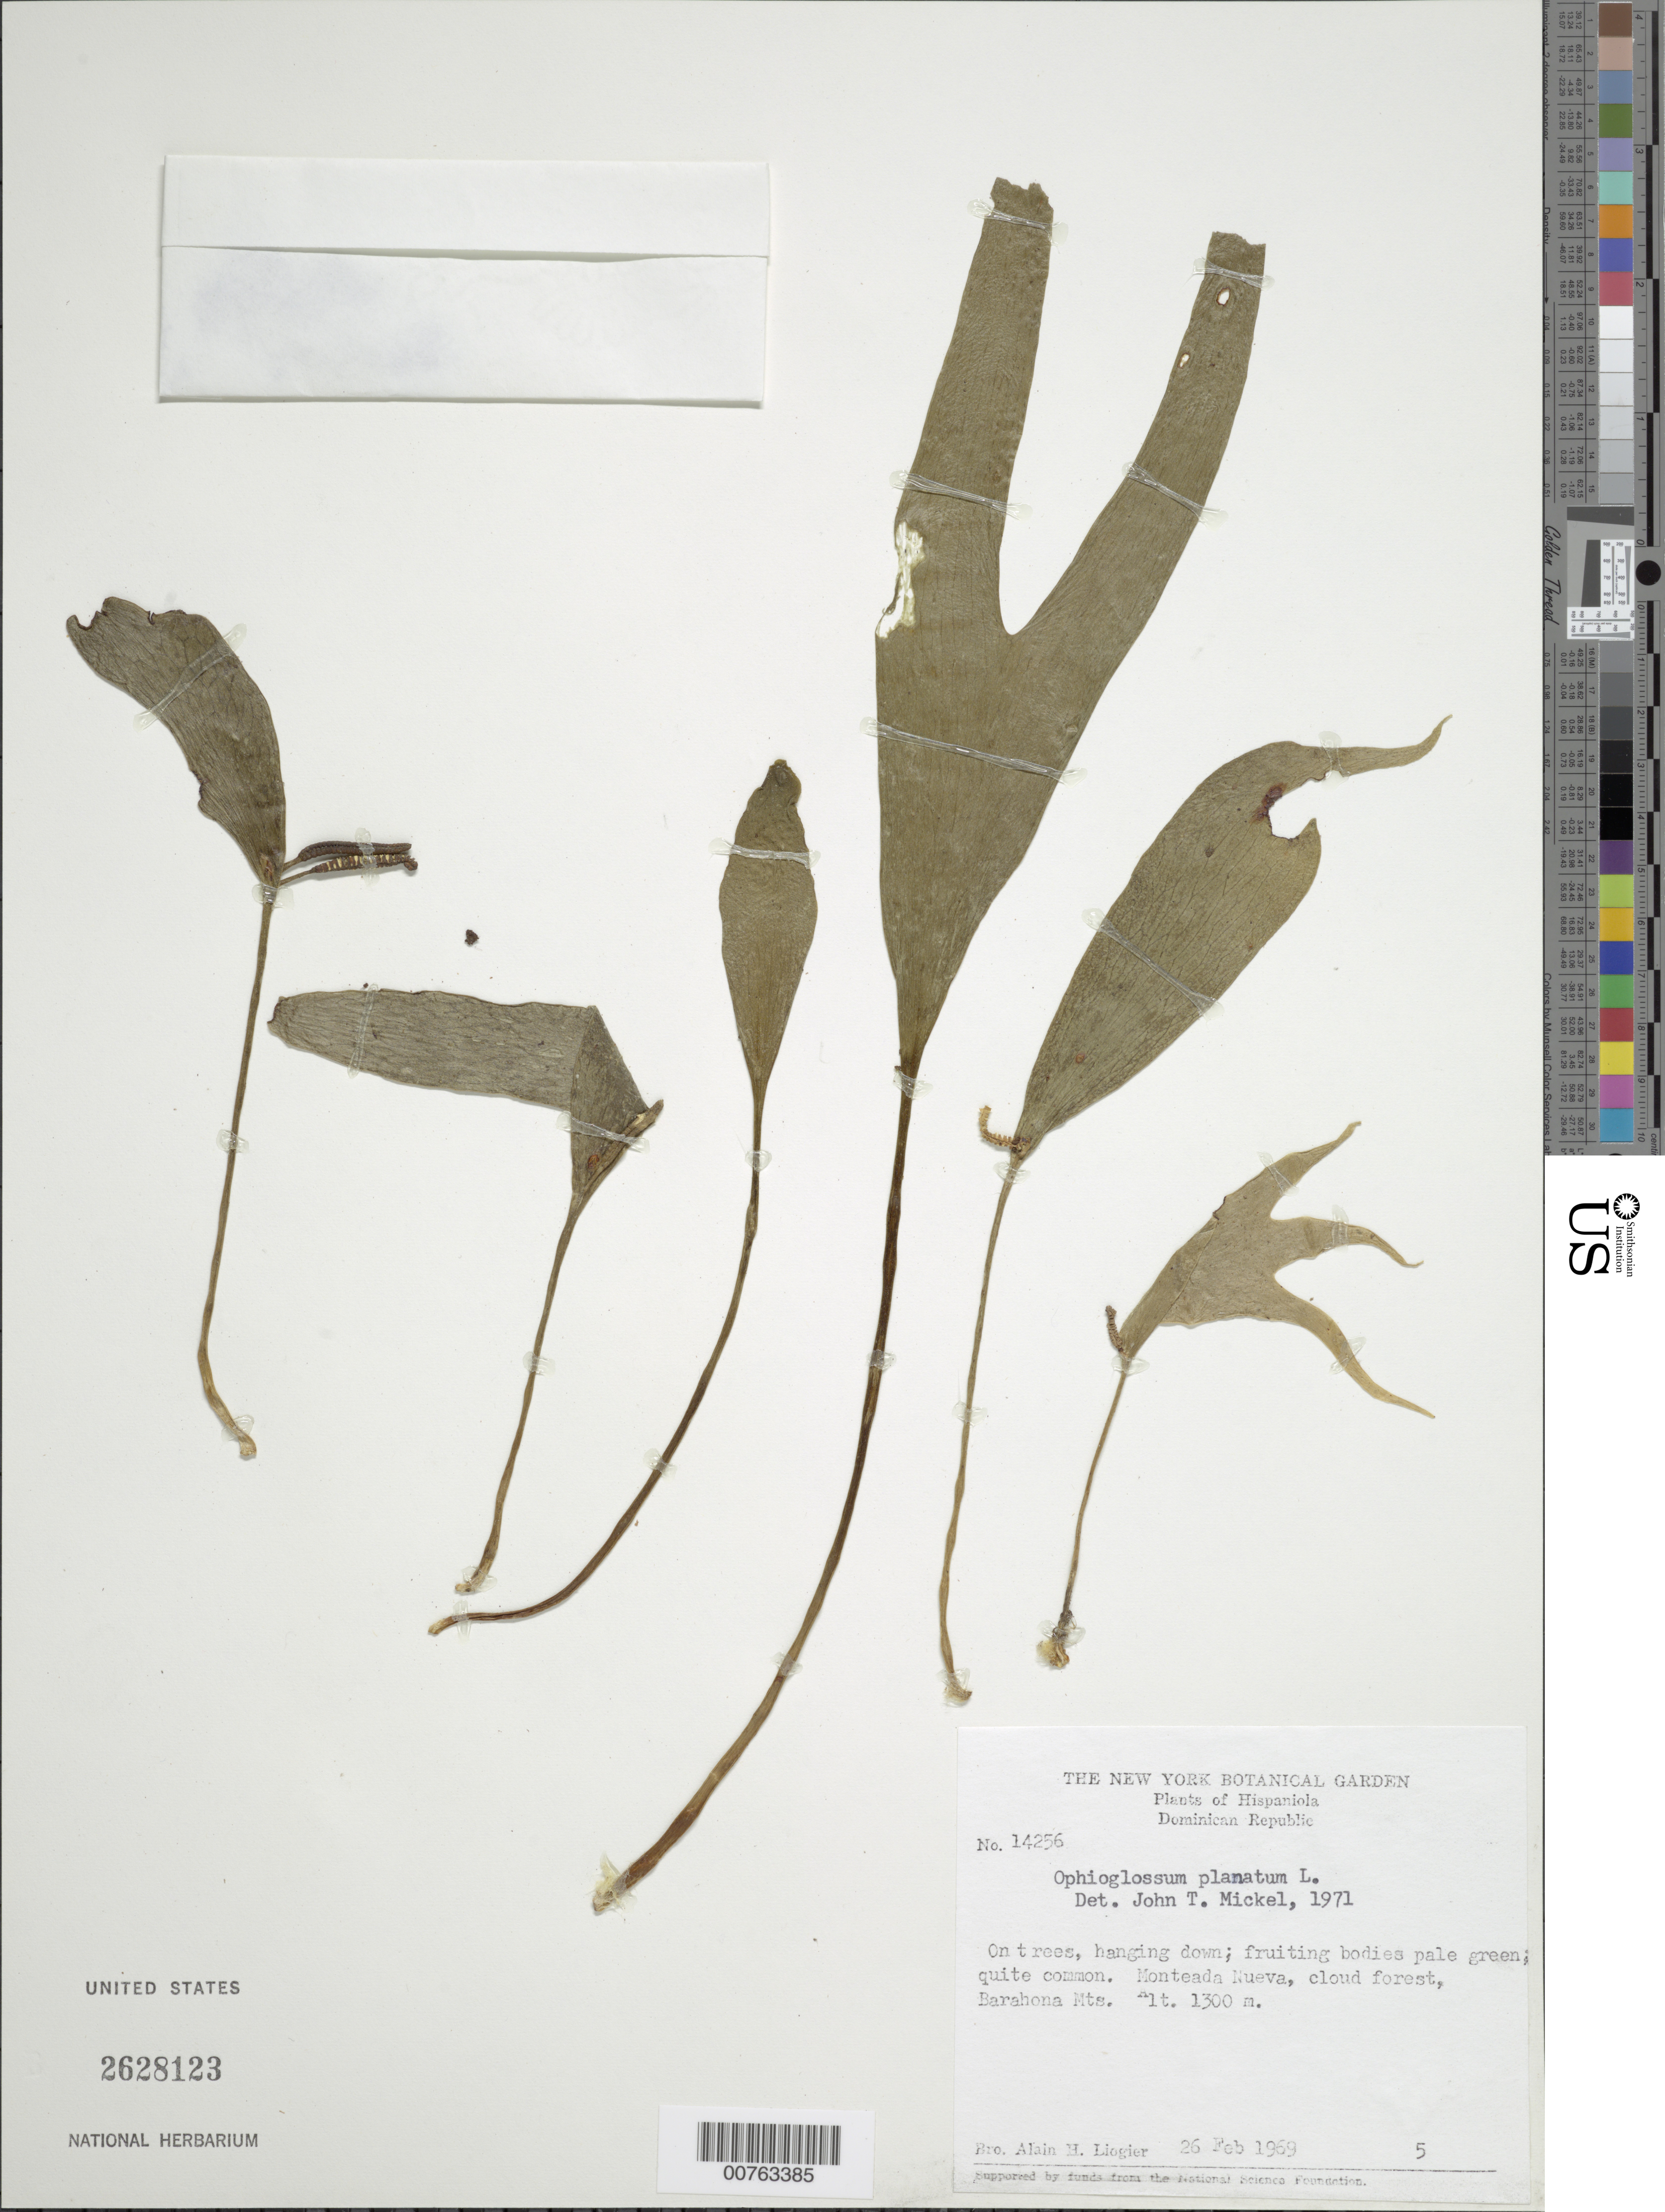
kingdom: Plantae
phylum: Tracheophyta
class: Polypodiopsida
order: Ophioglossales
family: Ophioglossaceae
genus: Cheiroglossa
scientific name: Cheiroglossa palmata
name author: (L.) C. Presl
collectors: A. H. Liogier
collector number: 14256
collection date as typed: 26 Feb 1969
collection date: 1969-02-26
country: Dominican Republic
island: Hispaniola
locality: Monteada Nueva, Barahona Mts.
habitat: Cloud forest, quite common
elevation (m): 1300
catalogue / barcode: US 2628123